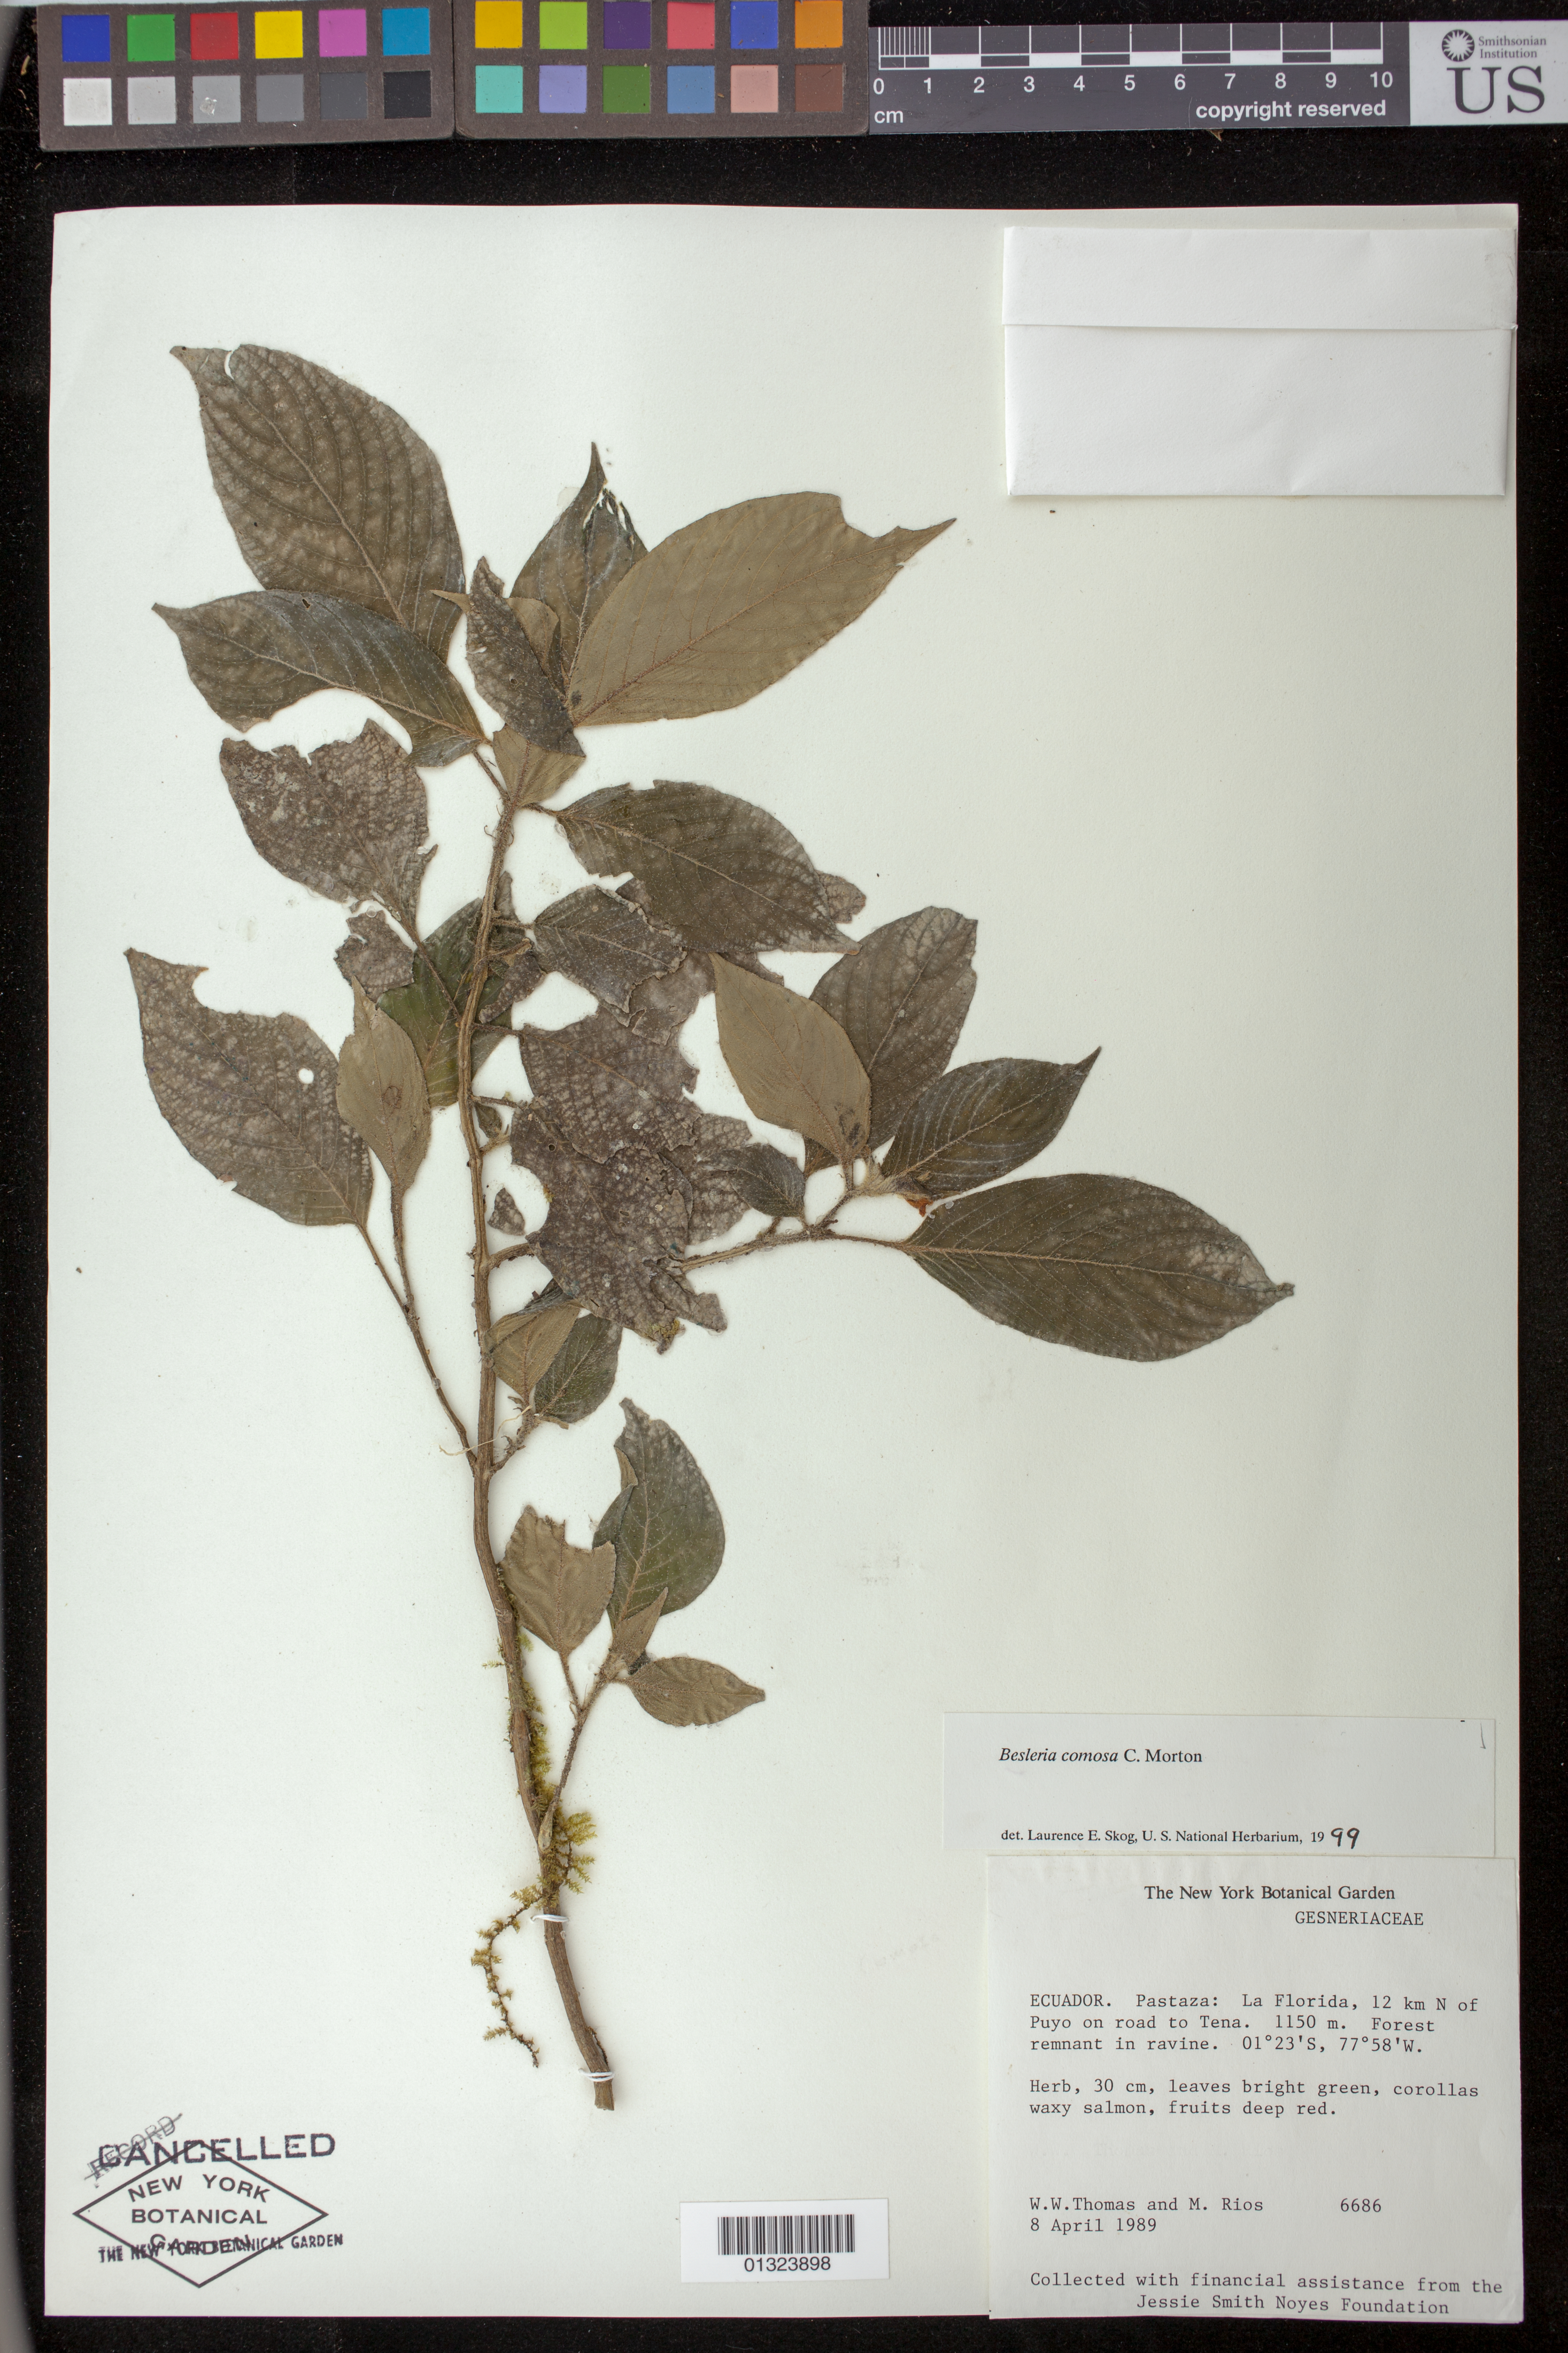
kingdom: Plantae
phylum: Tracheophyta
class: Magnoliopsida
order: Lamiales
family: Gesneriaceae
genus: Besleria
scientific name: Besleria comosa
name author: C.V. Morton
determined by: Skog, Laurence E.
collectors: W. W. Thomas & M. Rios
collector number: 6686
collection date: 1989-04-08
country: Ecuador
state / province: Pastaza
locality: La Florida, 12 km N of Puyo on road to Tena.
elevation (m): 1150